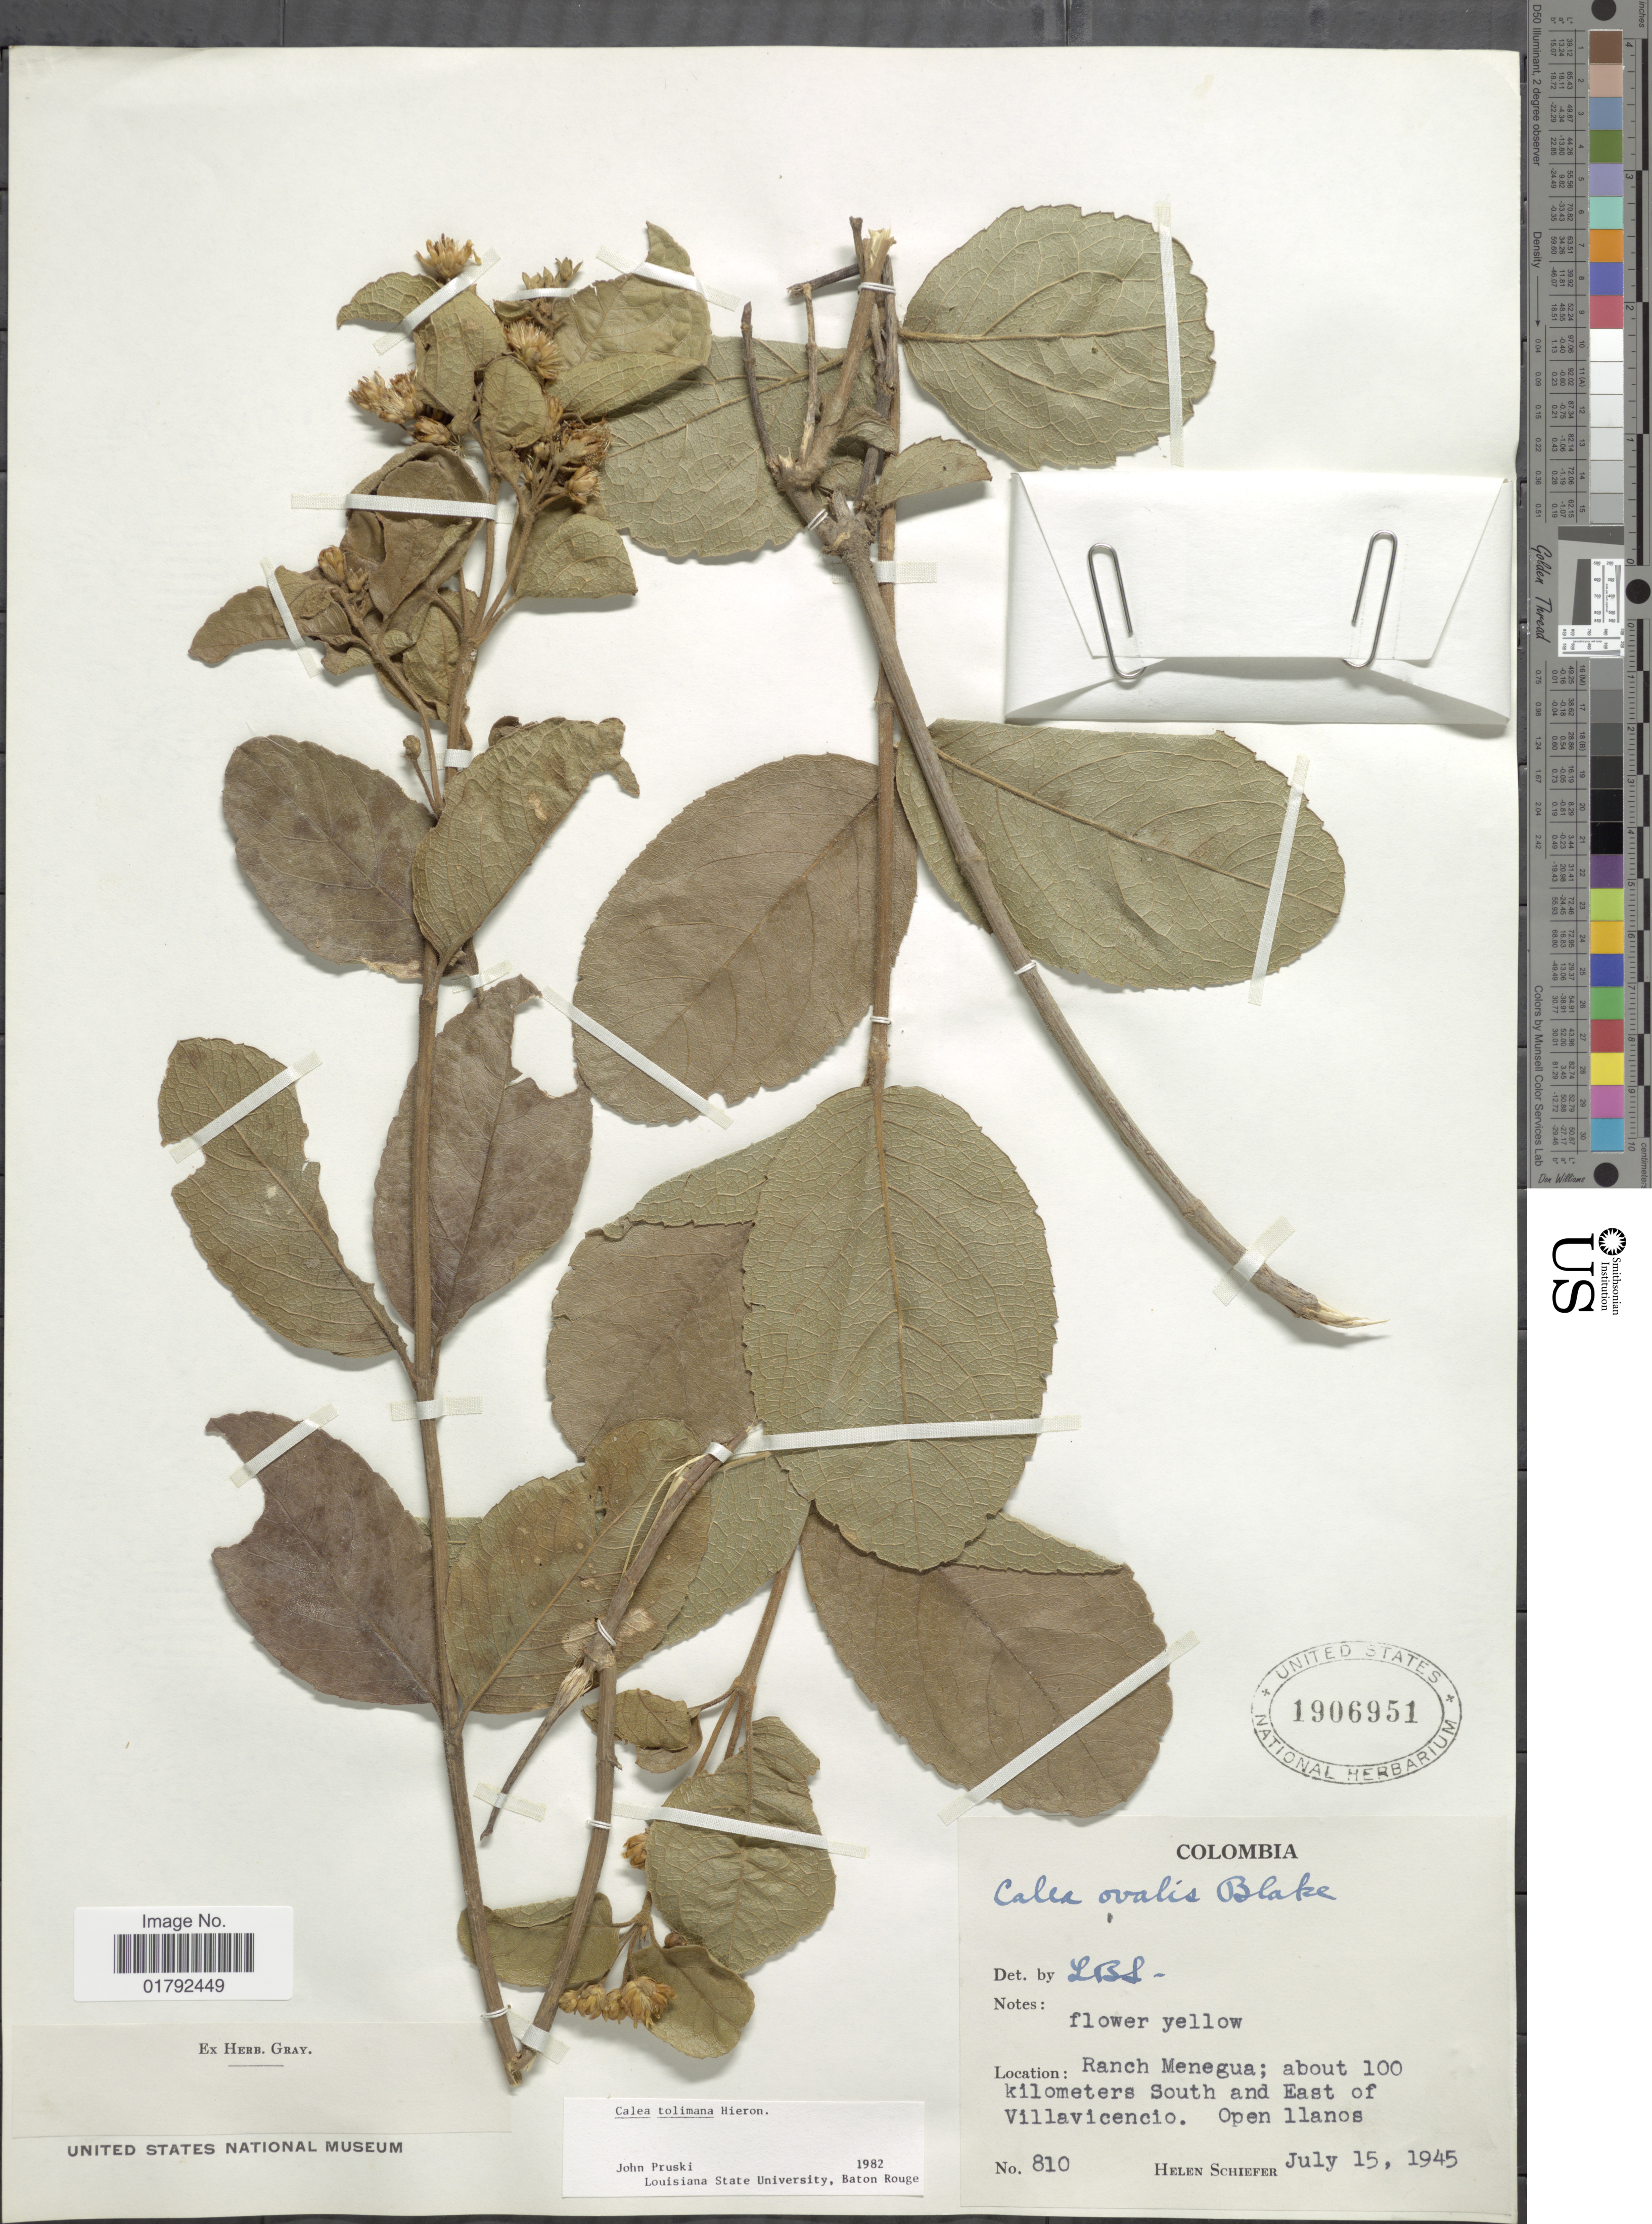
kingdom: Plantae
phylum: Tracheophyta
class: Magnoliopsida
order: Asterales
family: Asteraceae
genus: Calea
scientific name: Calea tolimana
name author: Hieron.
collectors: H. Schiefer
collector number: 810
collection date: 1945-07-15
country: Colombia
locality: Ranch Menegua; about 100 kilometers South and East of Villavicencio, open llanos.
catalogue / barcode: US 1906951